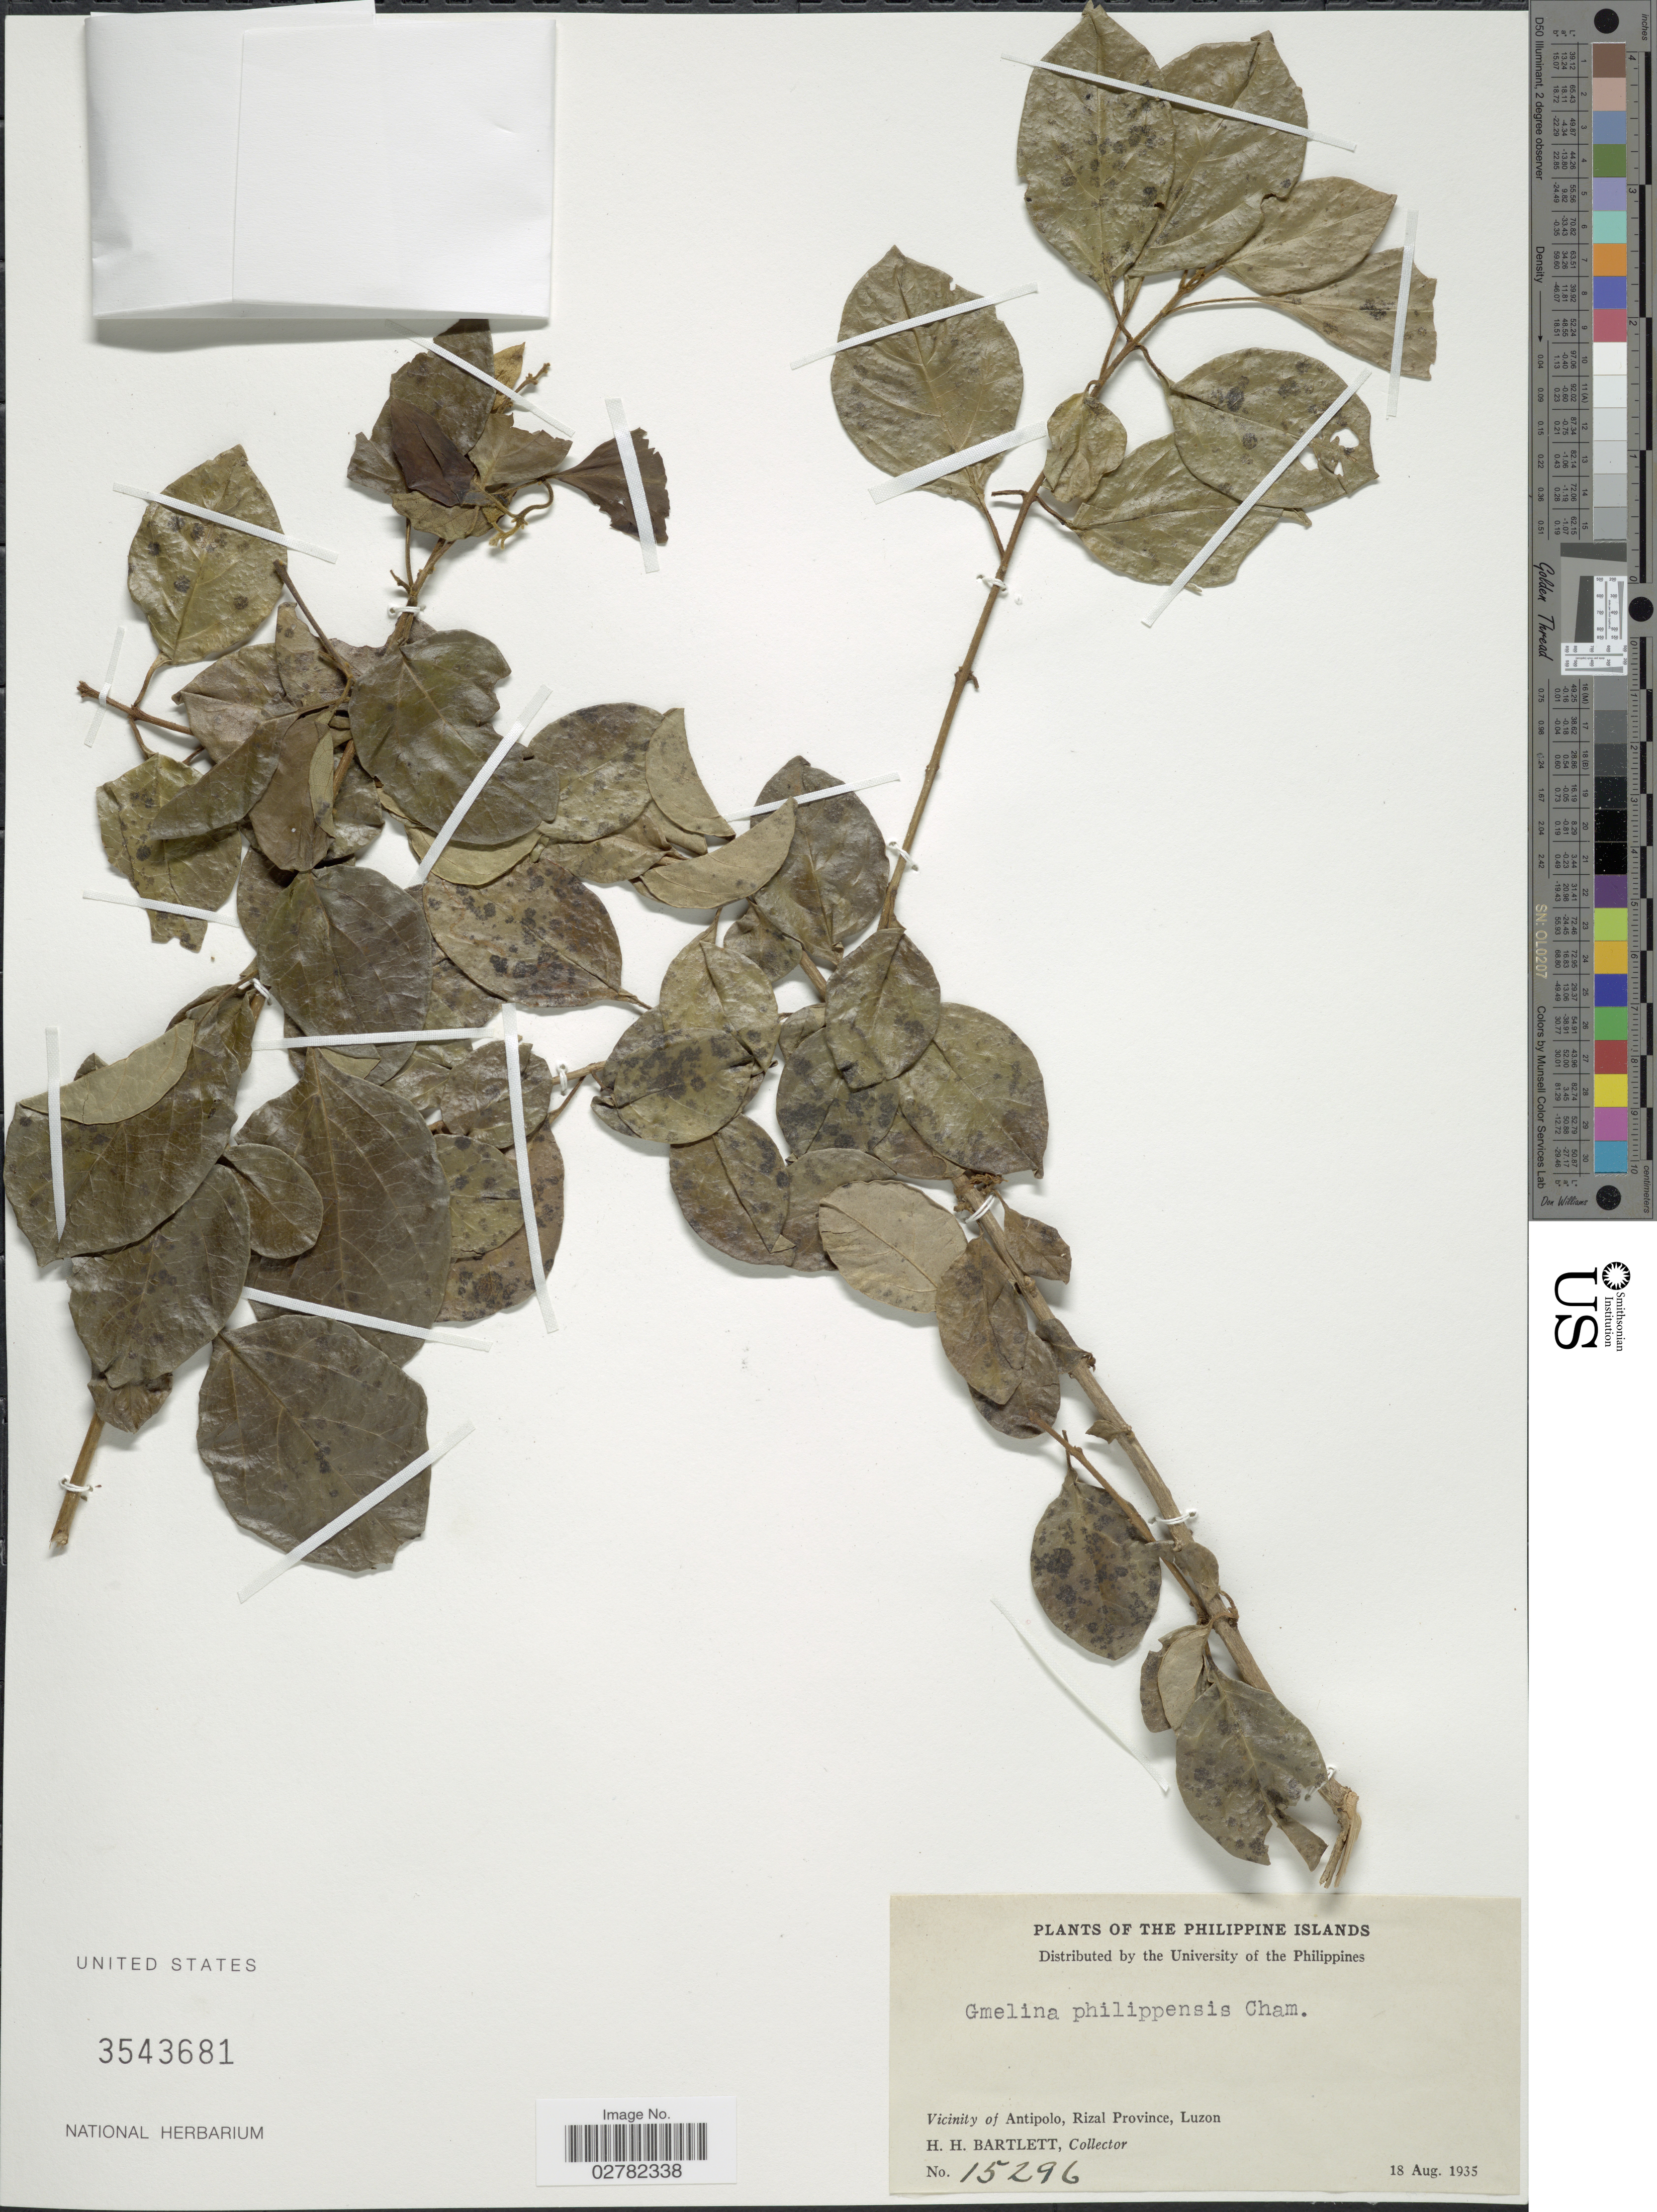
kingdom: Plantae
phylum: Tracheophyta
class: Magnoliopsida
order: Lamiales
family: Lamiaceae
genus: Gmelina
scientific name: Gmelina philippinensis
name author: Cham.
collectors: H. H. Bartlett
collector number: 15296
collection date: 1935-08-18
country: Philippines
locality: Philippine Islands. Vicinity of Antipolo, Rizal Province, Luzon.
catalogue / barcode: US 3543681